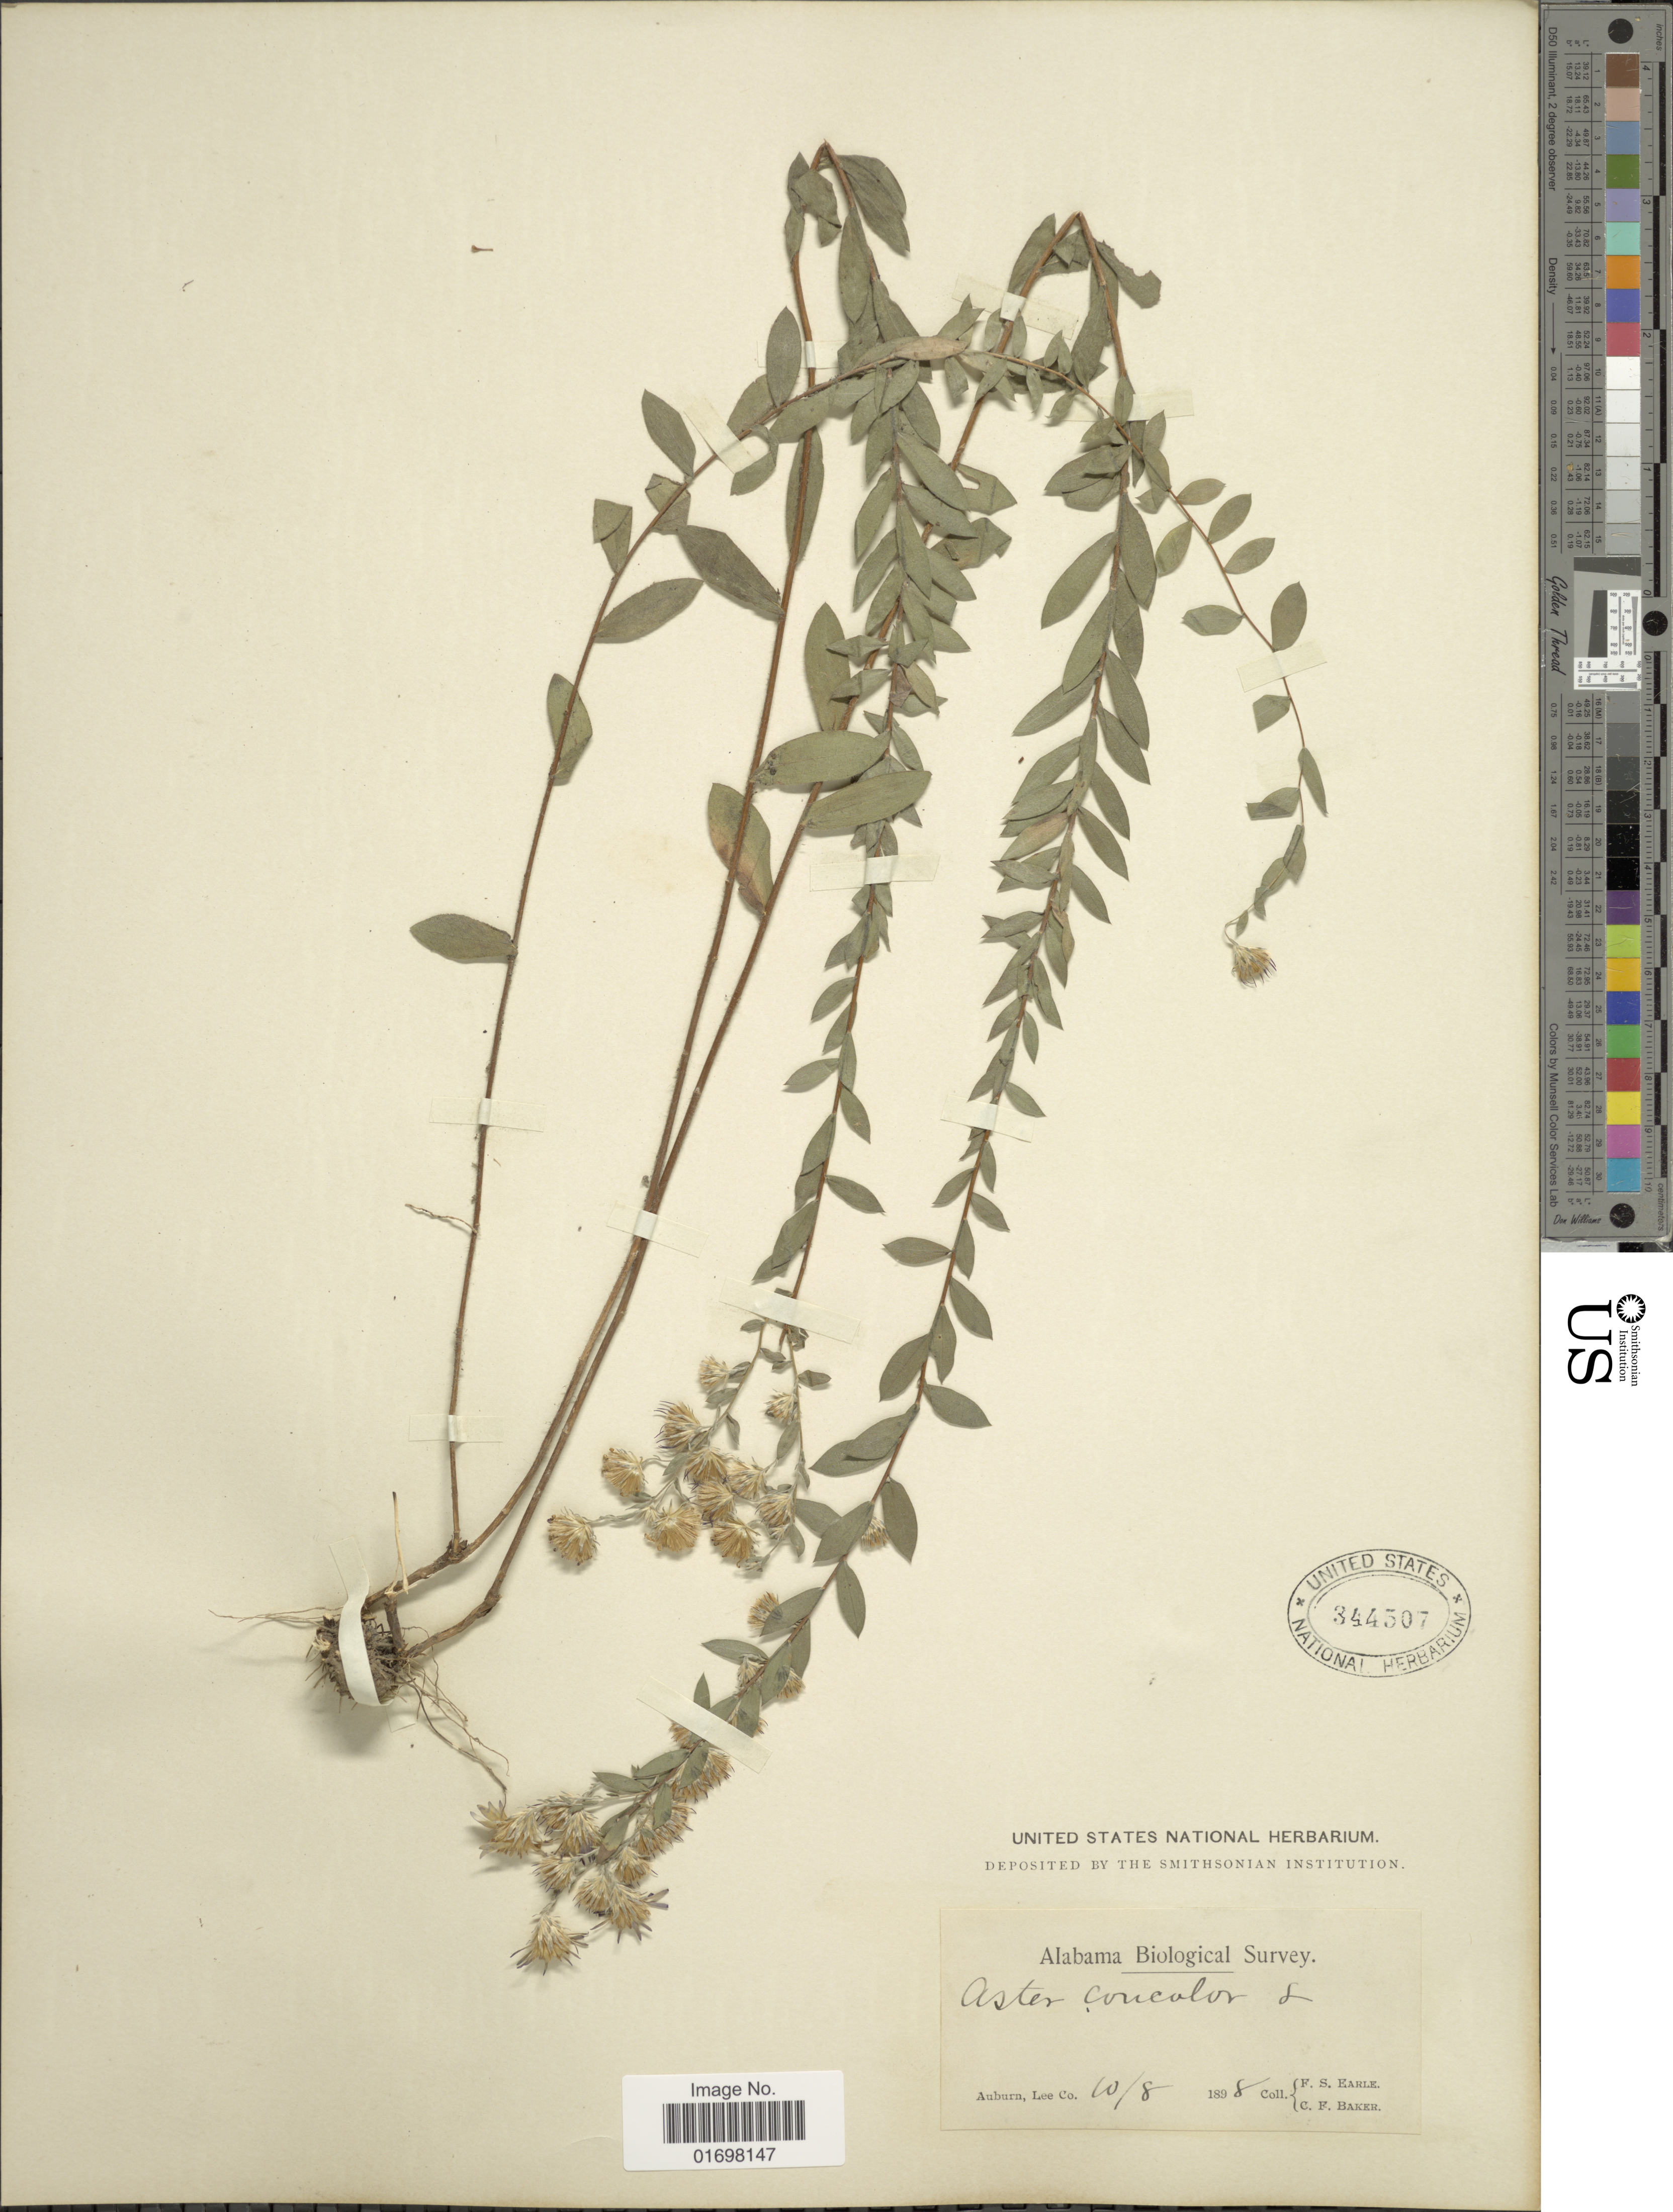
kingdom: Plantae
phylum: Tracheophyta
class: Magnoliopsida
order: Asterales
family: Asteraceae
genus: Symphyotrichum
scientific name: Symphyotrichum concolor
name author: (L.) G.L. Nesom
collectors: F. S. Earle & C. F. Baker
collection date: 1898-08-10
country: United States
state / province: Alabama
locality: Auburn, Lee Co.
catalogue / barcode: US 344507